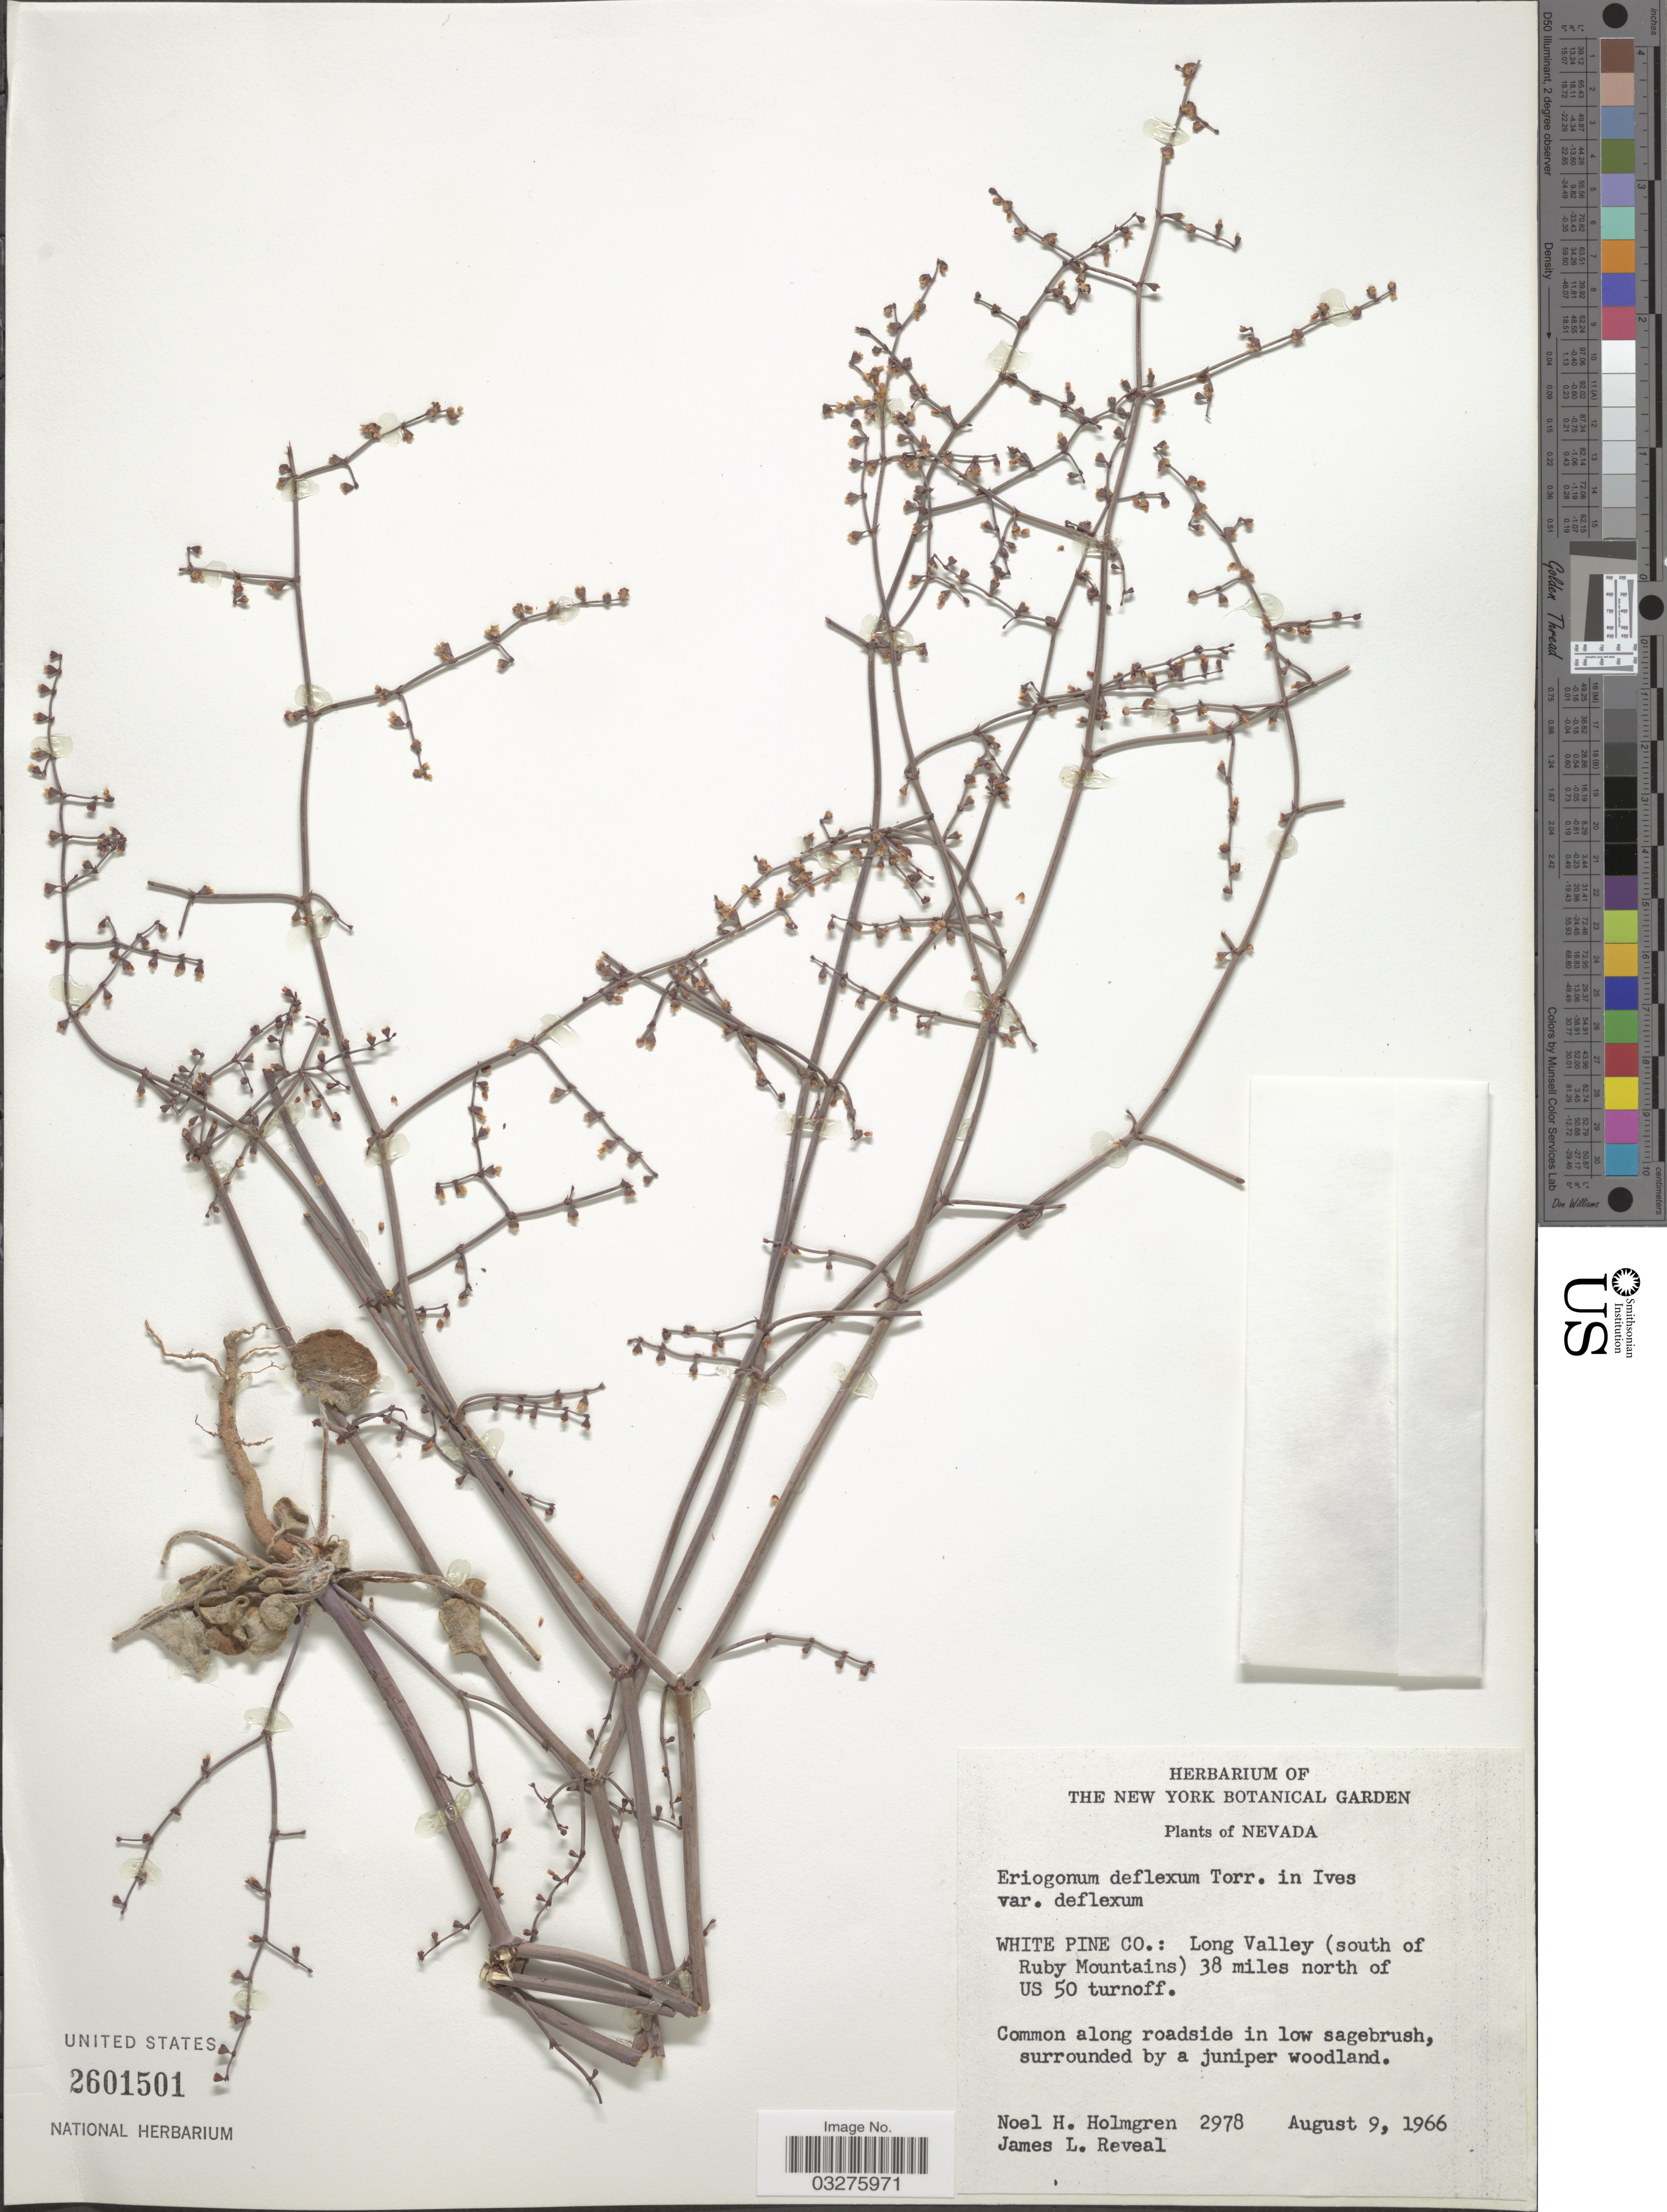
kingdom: Plantae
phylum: Tracheophyta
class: Magnoliopsida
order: Caryophyllales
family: Polygonaceae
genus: Eriogonum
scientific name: Eriogonum deflexum var. nevadense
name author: Reveal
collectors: N. H. Holmgren & J. L. Reveal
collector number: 2978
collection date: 1966-08-09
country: United States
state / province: Nevada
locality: White Pine Co.: Long Valley (south of Ruby Mountains) 38 miles north of US 50 turnoff.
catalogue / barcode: US 2601501